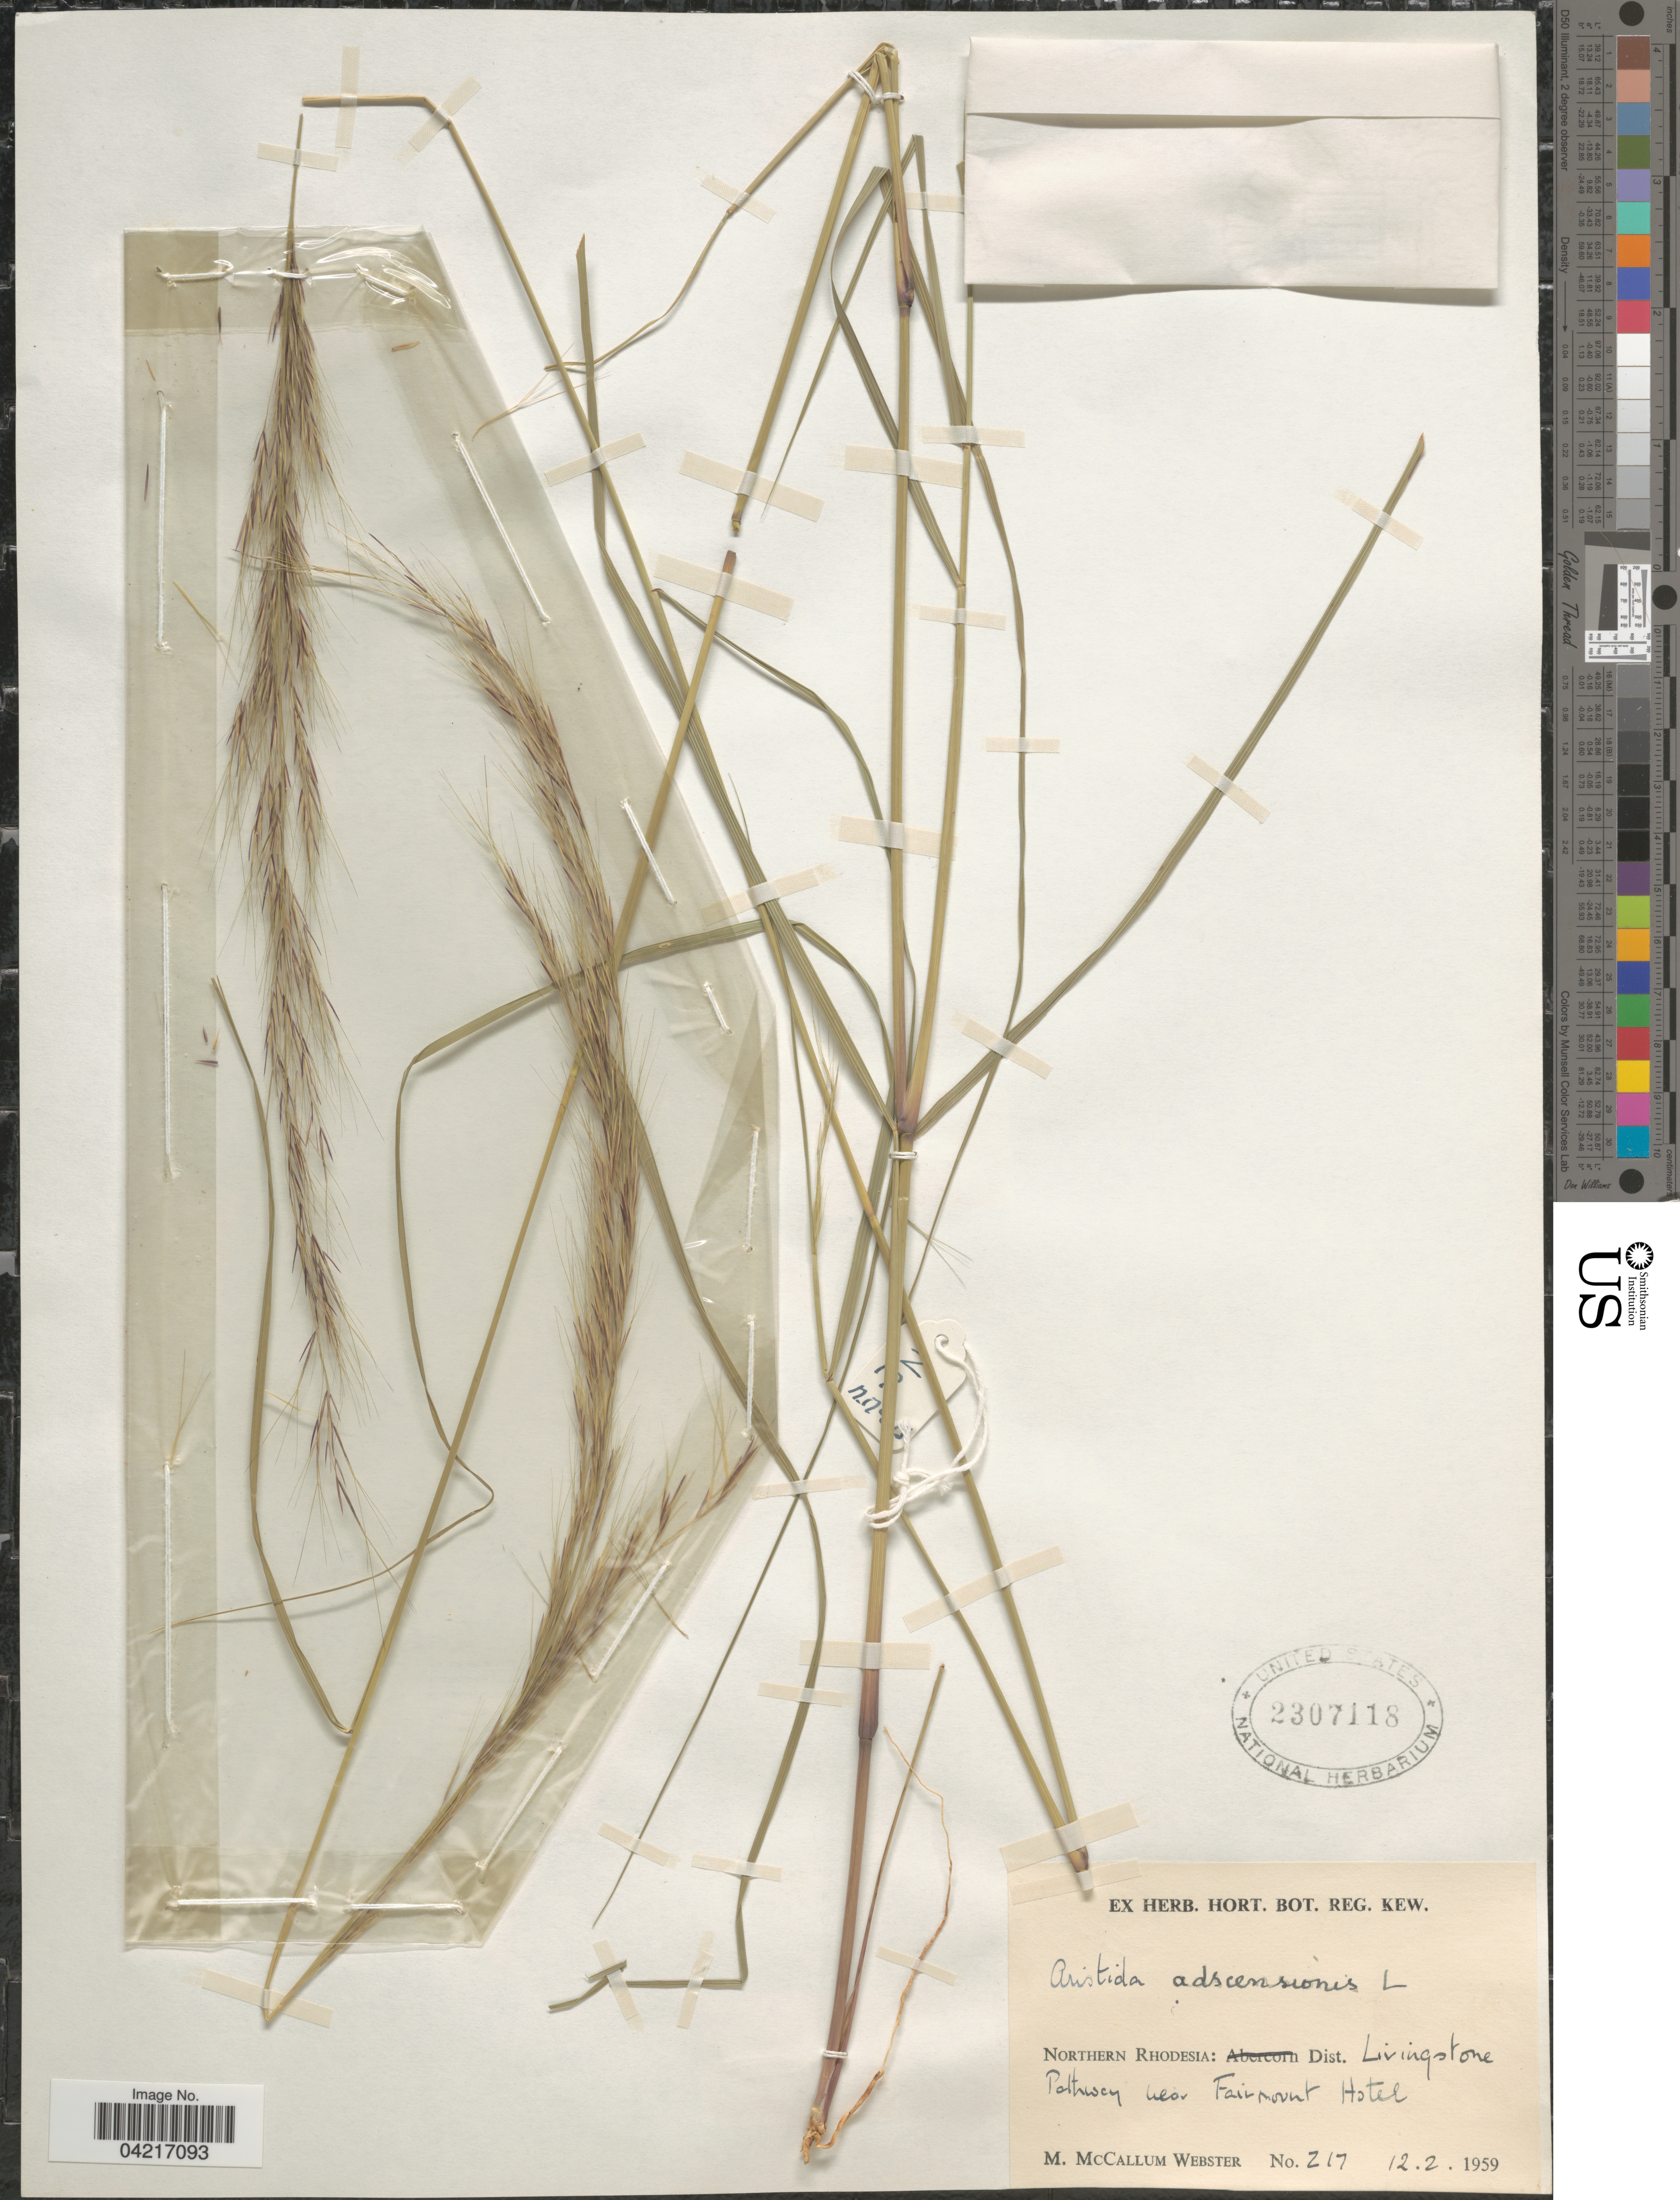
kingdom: Plantae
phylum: Tracheophyta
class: Liliopsida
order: Poales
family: Poaceae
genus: Aristida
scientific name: Aristida adscensionis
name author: L.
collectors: M. Webster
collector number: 217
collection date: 1959-02-12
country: Zambia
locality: Northern Rhodesia: Dist. Livingstone. Pathway near Fairmount Hotel.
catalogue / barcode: US 2307118